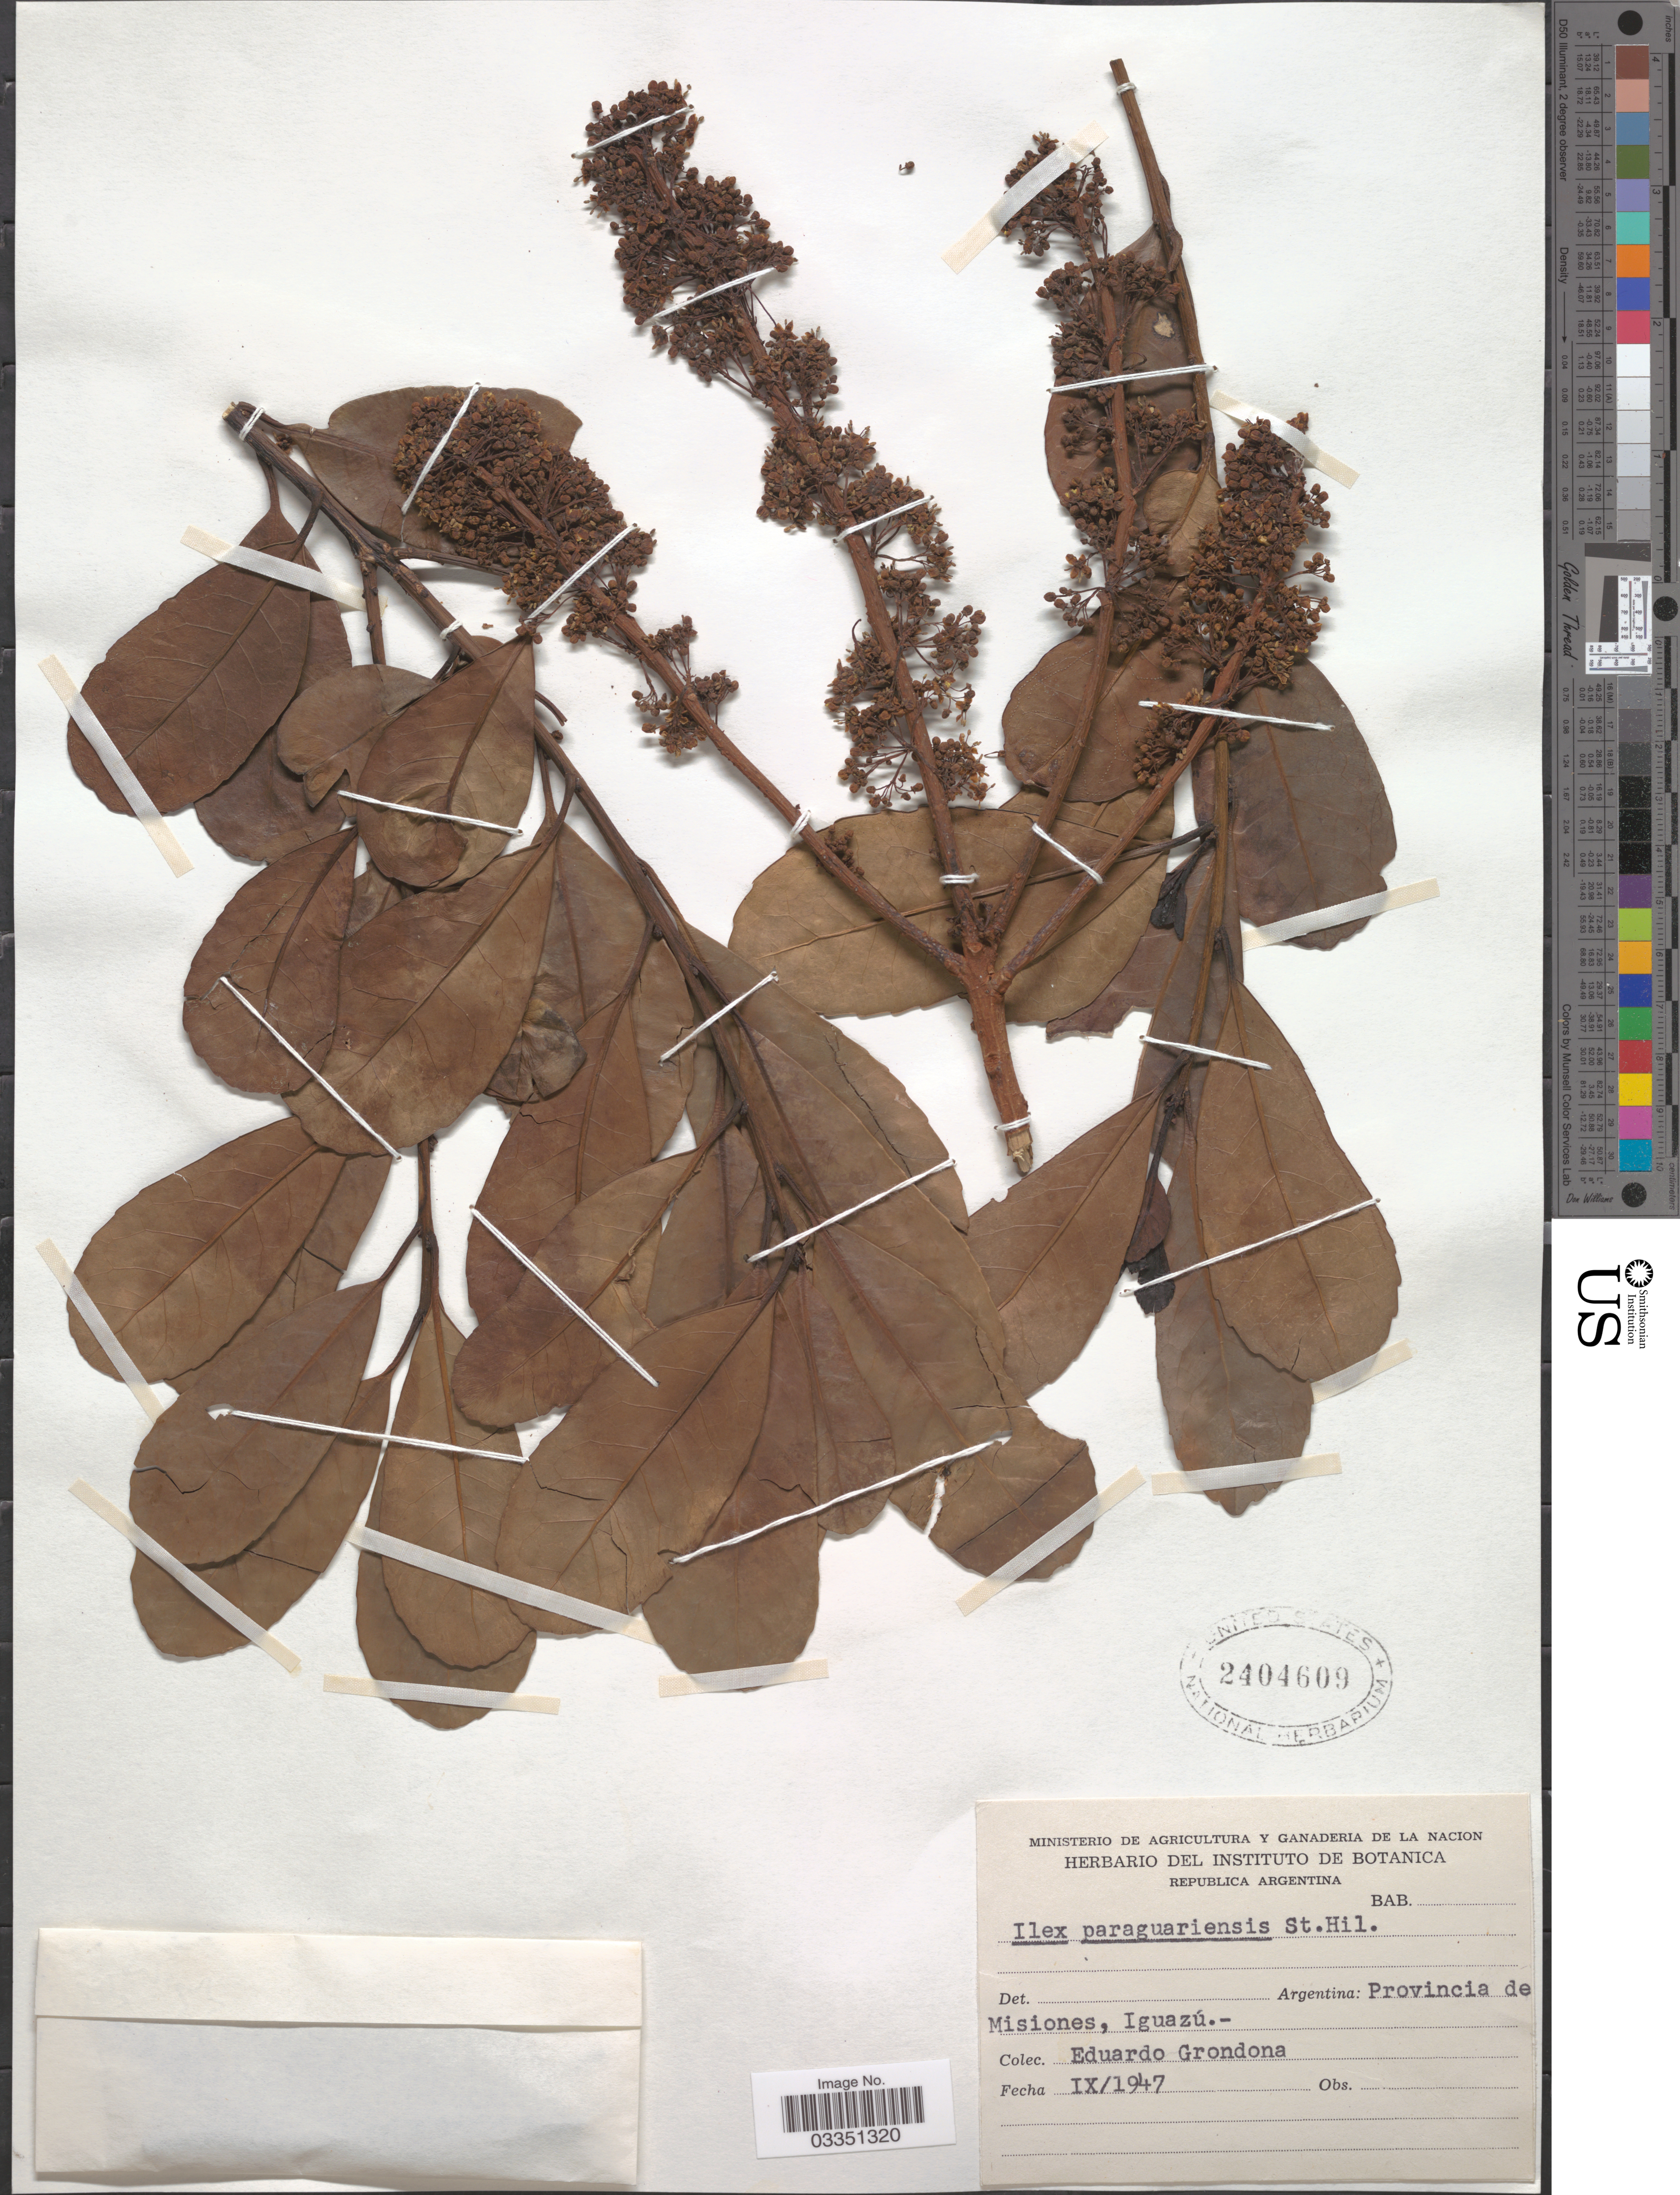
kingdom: Plantae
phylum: Tracheophyta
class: Magnoliopsida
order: Aquifoliales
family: Aquifoliaceae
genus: Ilex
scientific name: Ilex paraguariensis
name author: A. St.-Hil.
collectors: E. Grondona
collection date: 1947-09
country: Argentina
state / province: Misiones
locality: Iguazú.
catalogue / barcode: US 2404609